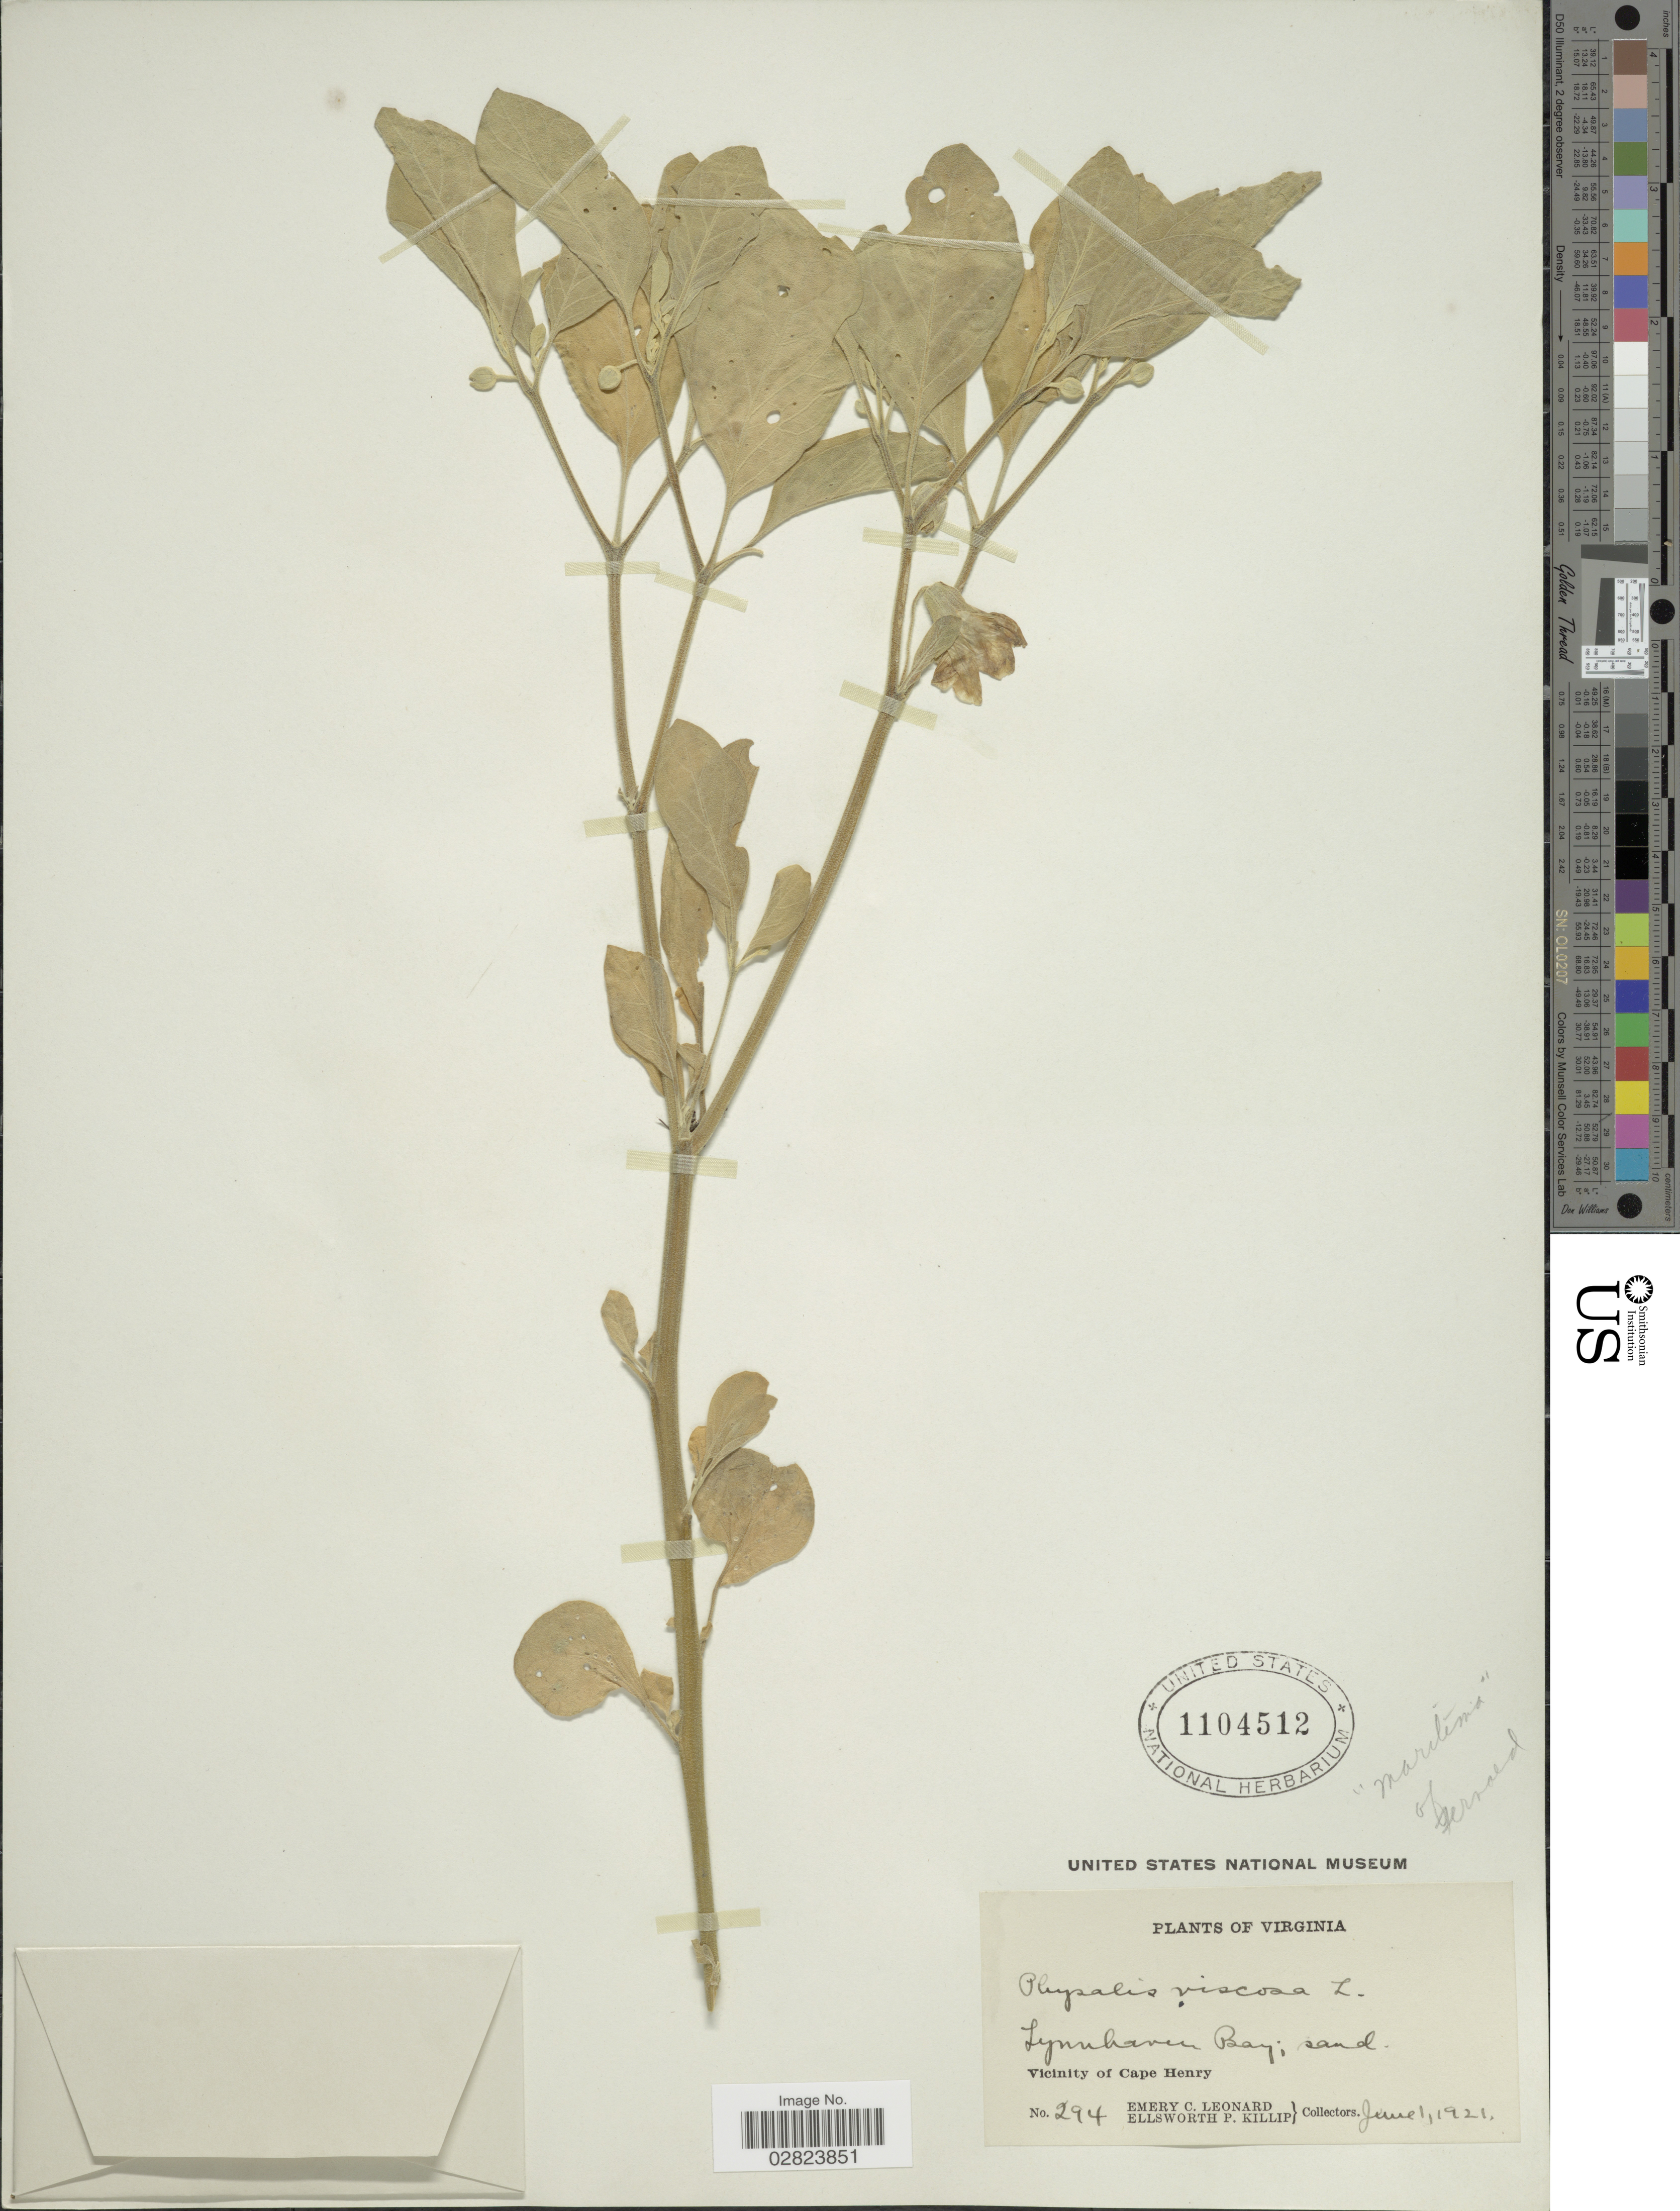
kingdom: Plantae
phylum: Tracheophyta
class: Magnoliopsida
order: Solanales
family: Solanaceae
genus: Physalis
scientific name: Physalis maritima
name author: M.A. Curtis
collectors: E. C. Leonard & E. P. Killip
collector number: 294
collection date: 1921-06-01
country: United States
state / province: Virginia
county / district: City of Virginia Beach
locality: Lynnhaven Bay. Vicinity of Cape Henry.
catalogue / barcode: US 1104512